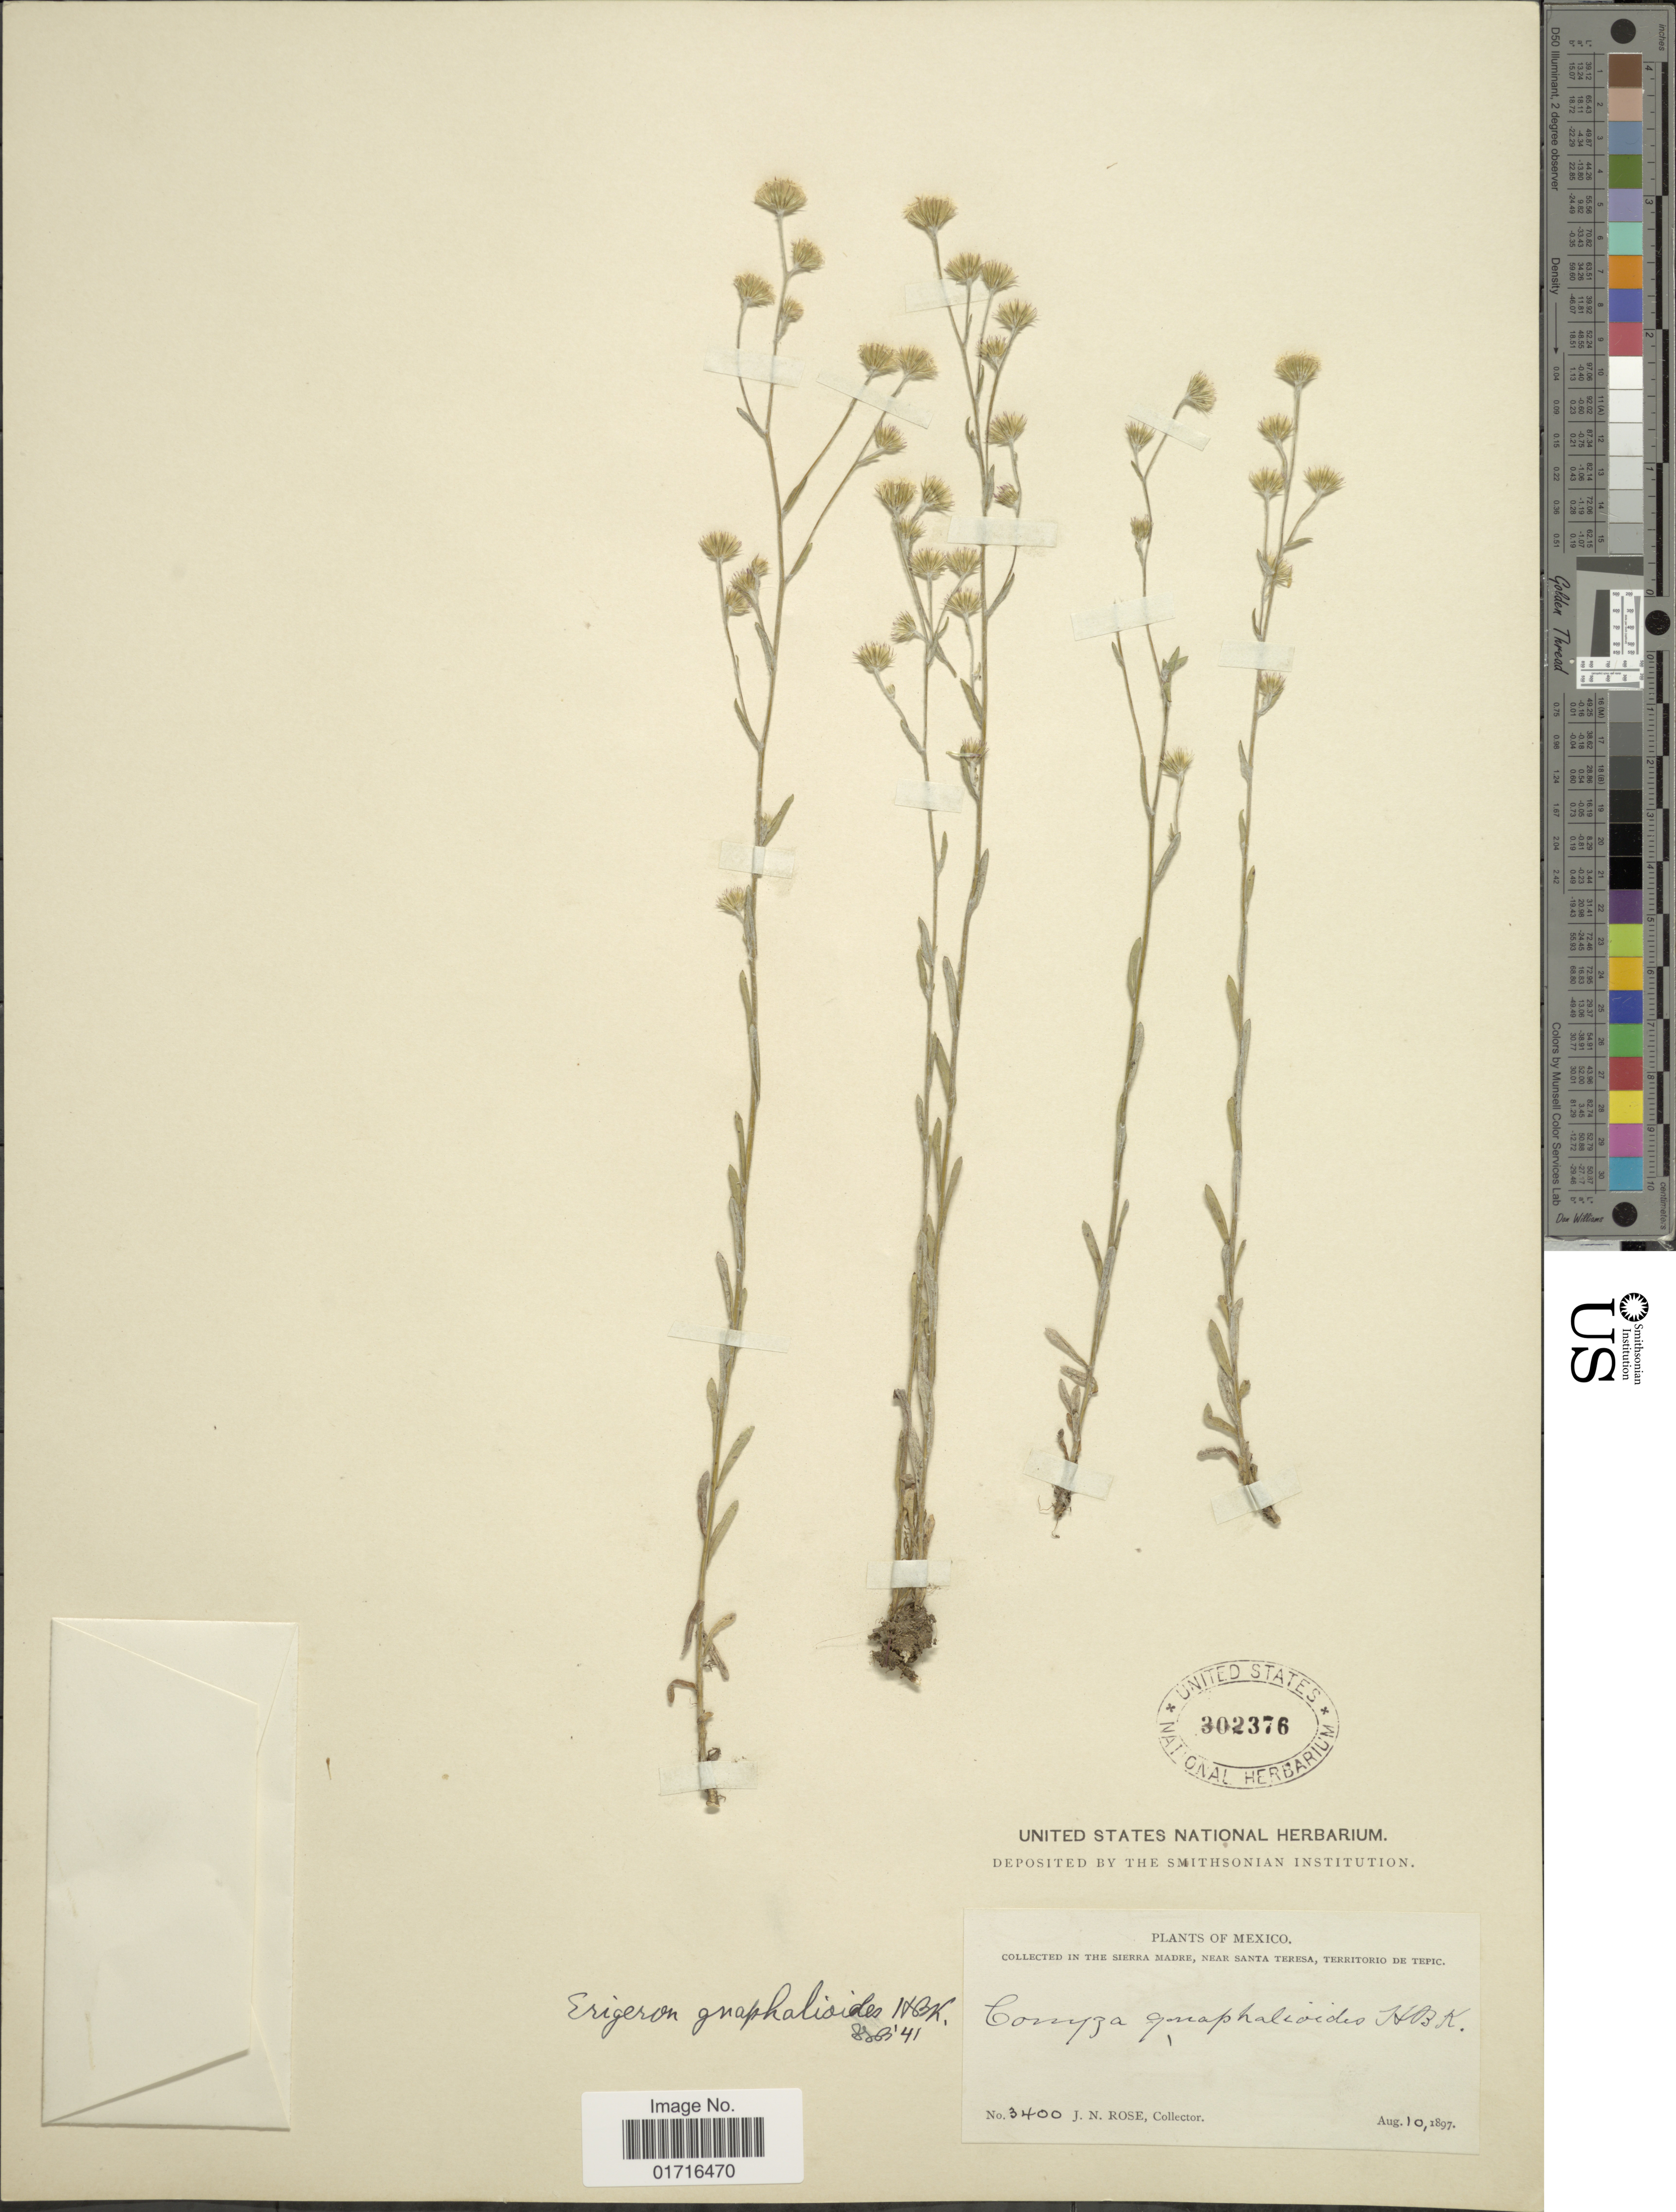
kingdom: Plantae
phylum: Tracheophyta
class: Magnoliopsida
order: Asterales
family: Asteraceae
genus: Conyza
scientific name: Conyza confusa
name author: Cronq.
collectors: J. N. Rose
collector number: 3400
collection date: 1897-08-10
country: Mexico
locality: Sierra Madre, Near Santa Teresa, Territorio de Tepic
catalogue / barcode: US 302376